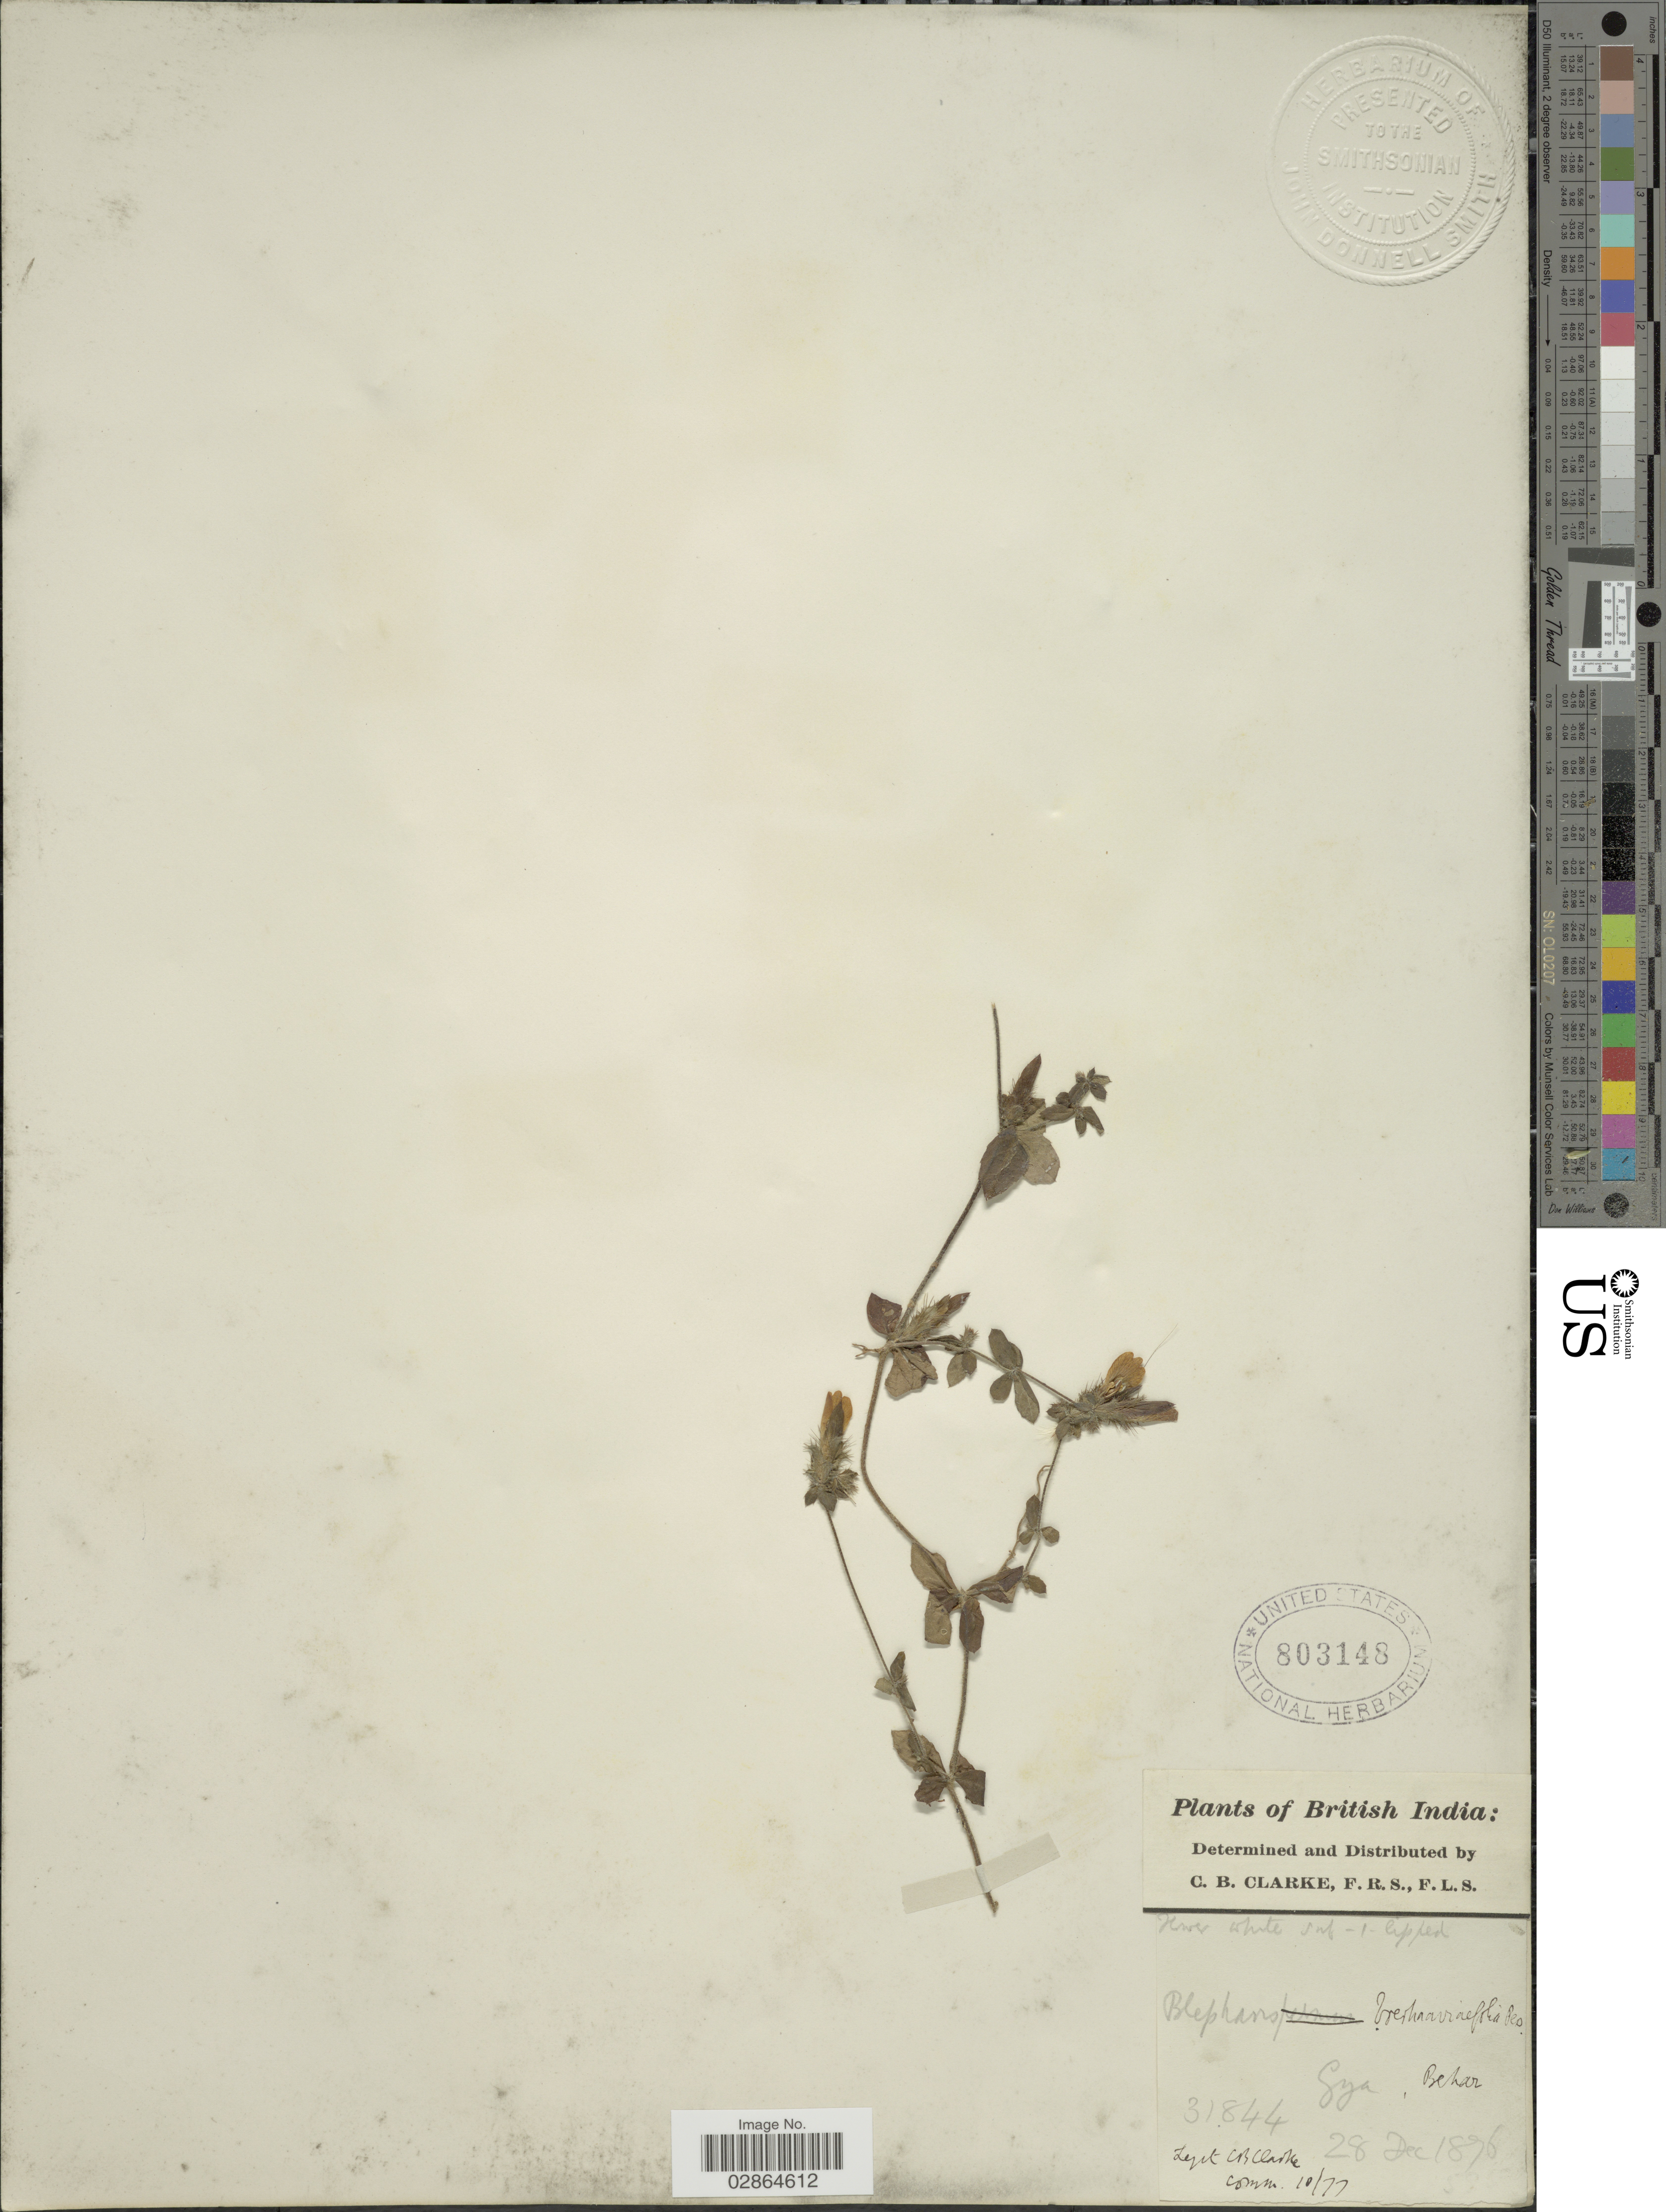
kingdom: Plantae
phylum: Tracheophyta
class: Magnoliopsida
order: Lamiales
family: Acanthaceae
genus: Blepharis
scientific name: Blepharis maderaspatensis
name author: (L.) B. Heyne ex Roth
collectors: C. B. Clarke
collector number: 31844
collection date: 1876-12-28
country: India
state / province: Bihar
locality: British India, Gya, Behar.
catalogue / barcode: US 803148